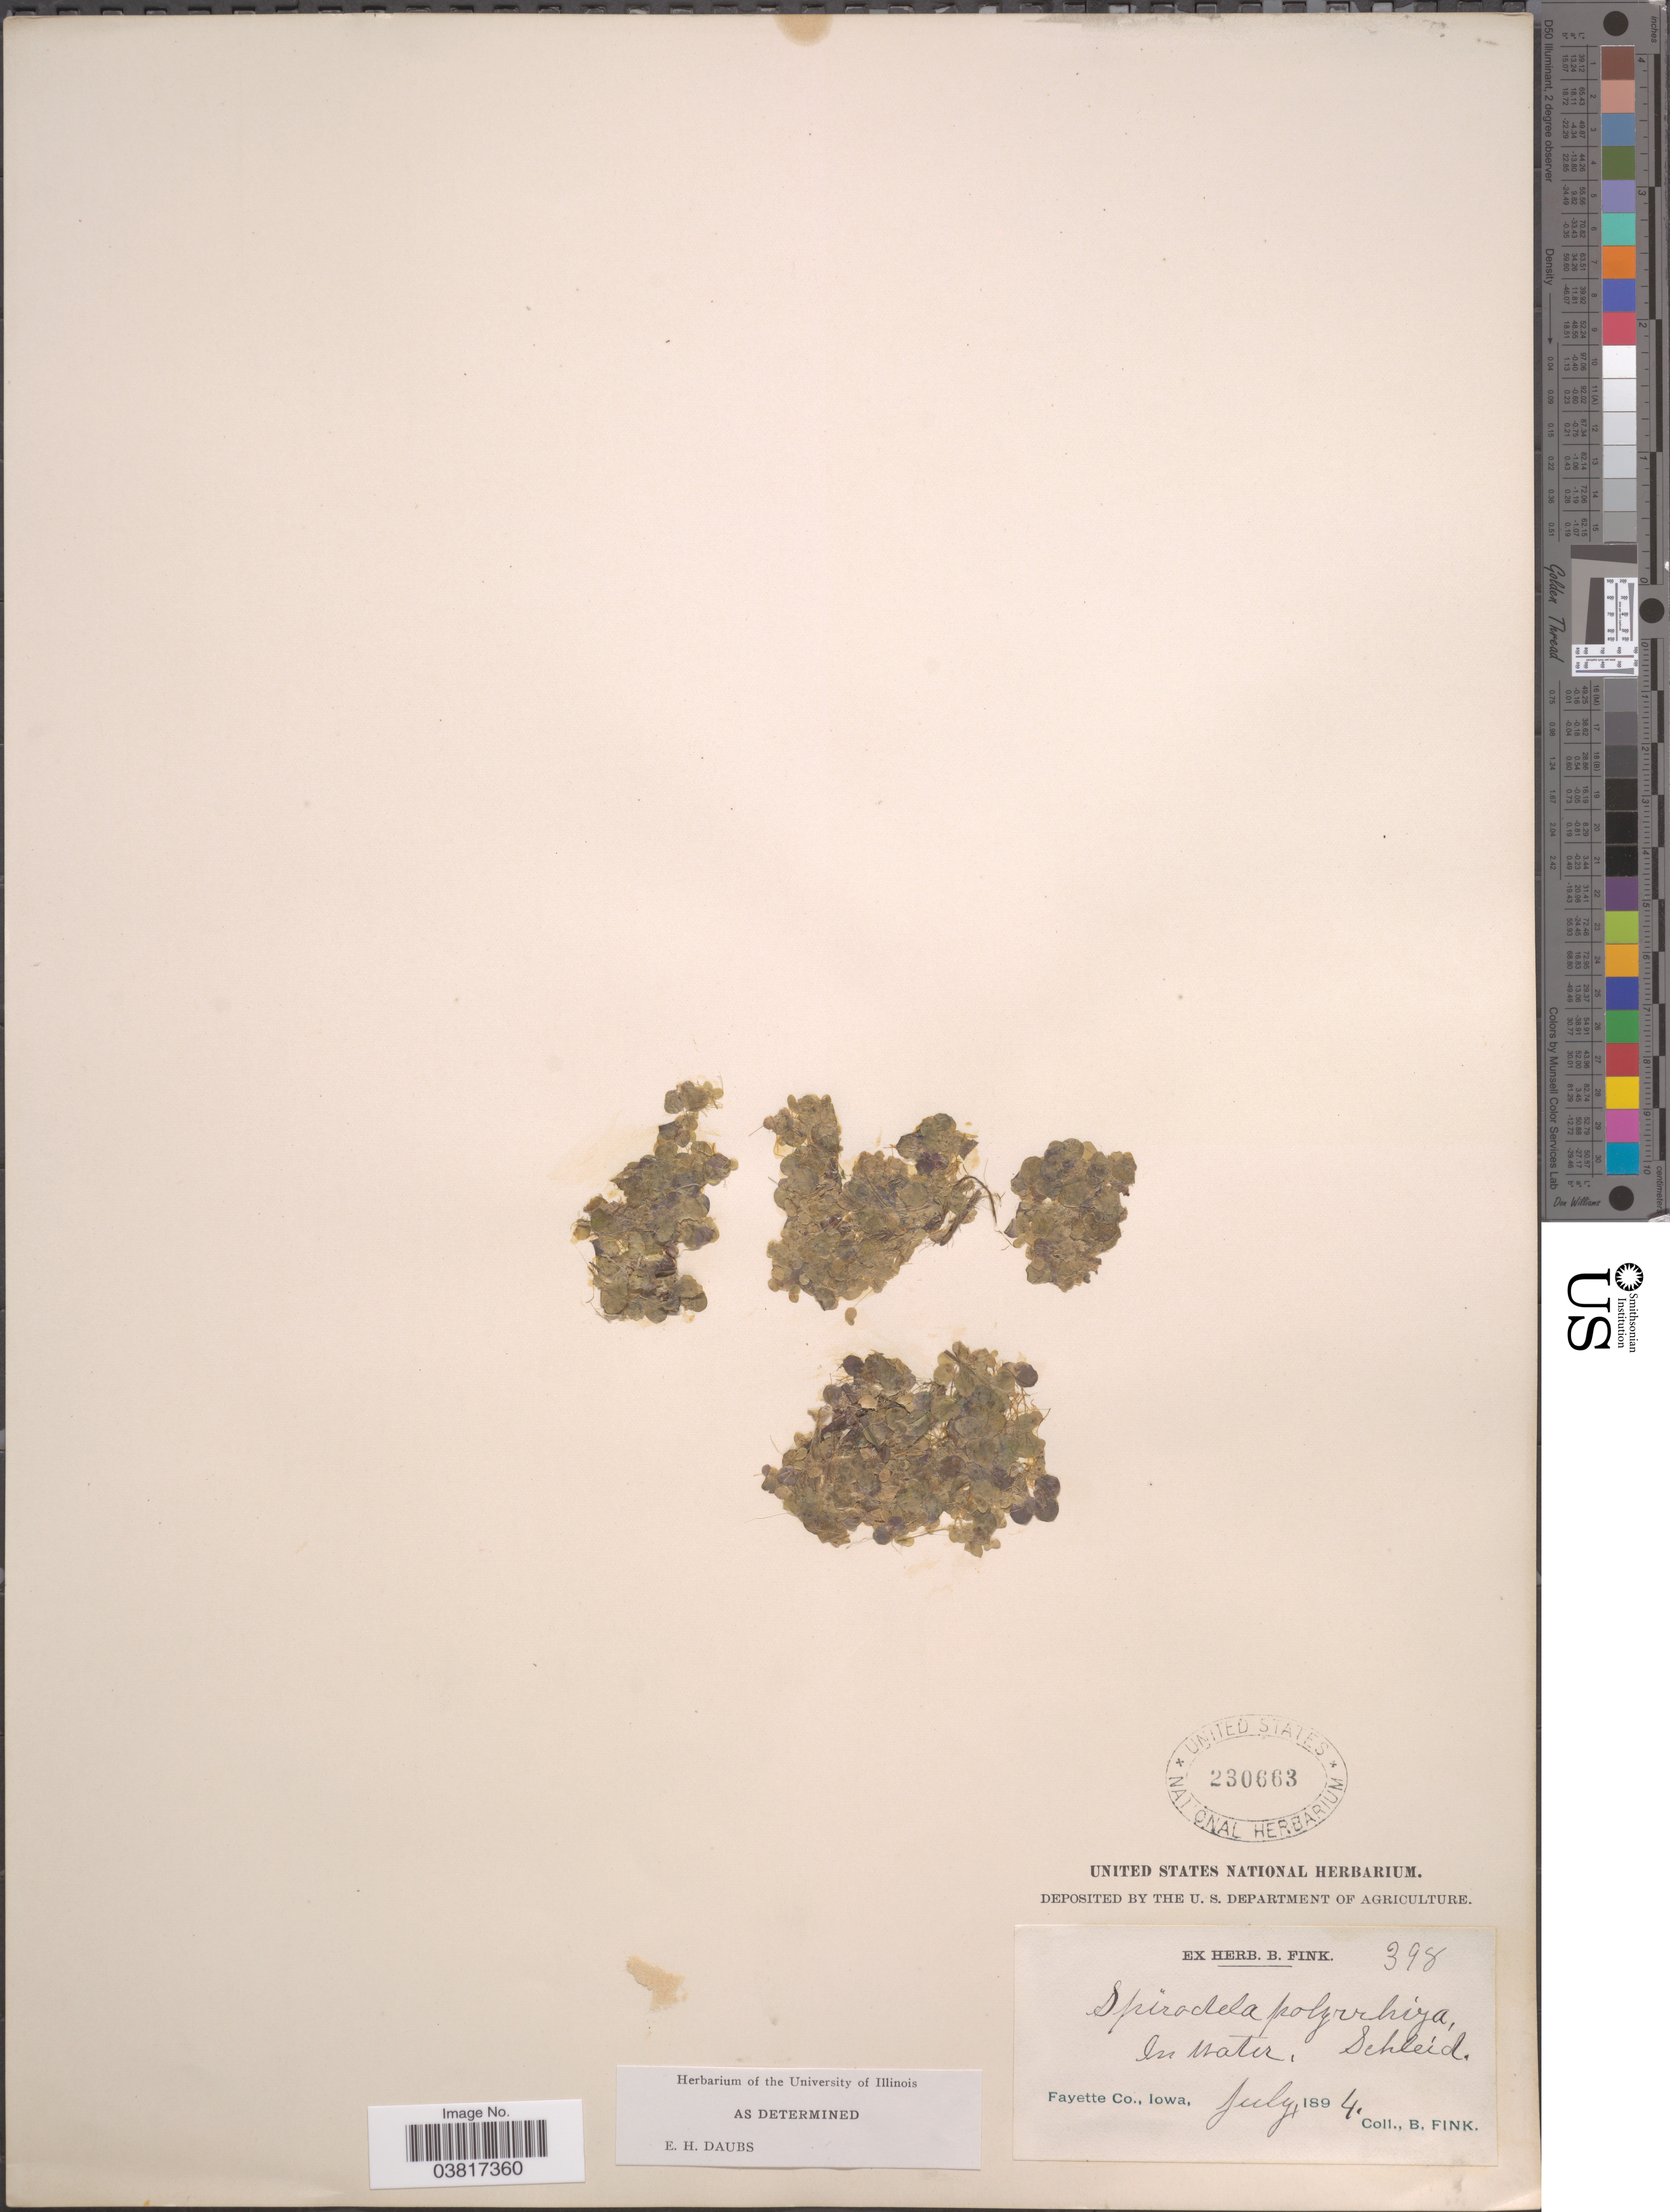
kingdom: Plantae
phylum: Tracheophyta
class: Liliopsida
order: Alismatales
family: Araceae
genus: Spirodela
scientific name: Spirodela polyrrhiza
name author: (L.) Schleid.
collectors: B. Fink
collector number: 398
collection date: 1894-07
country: United States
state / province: Iowa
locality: Fayette Co.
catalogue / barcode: US 230663